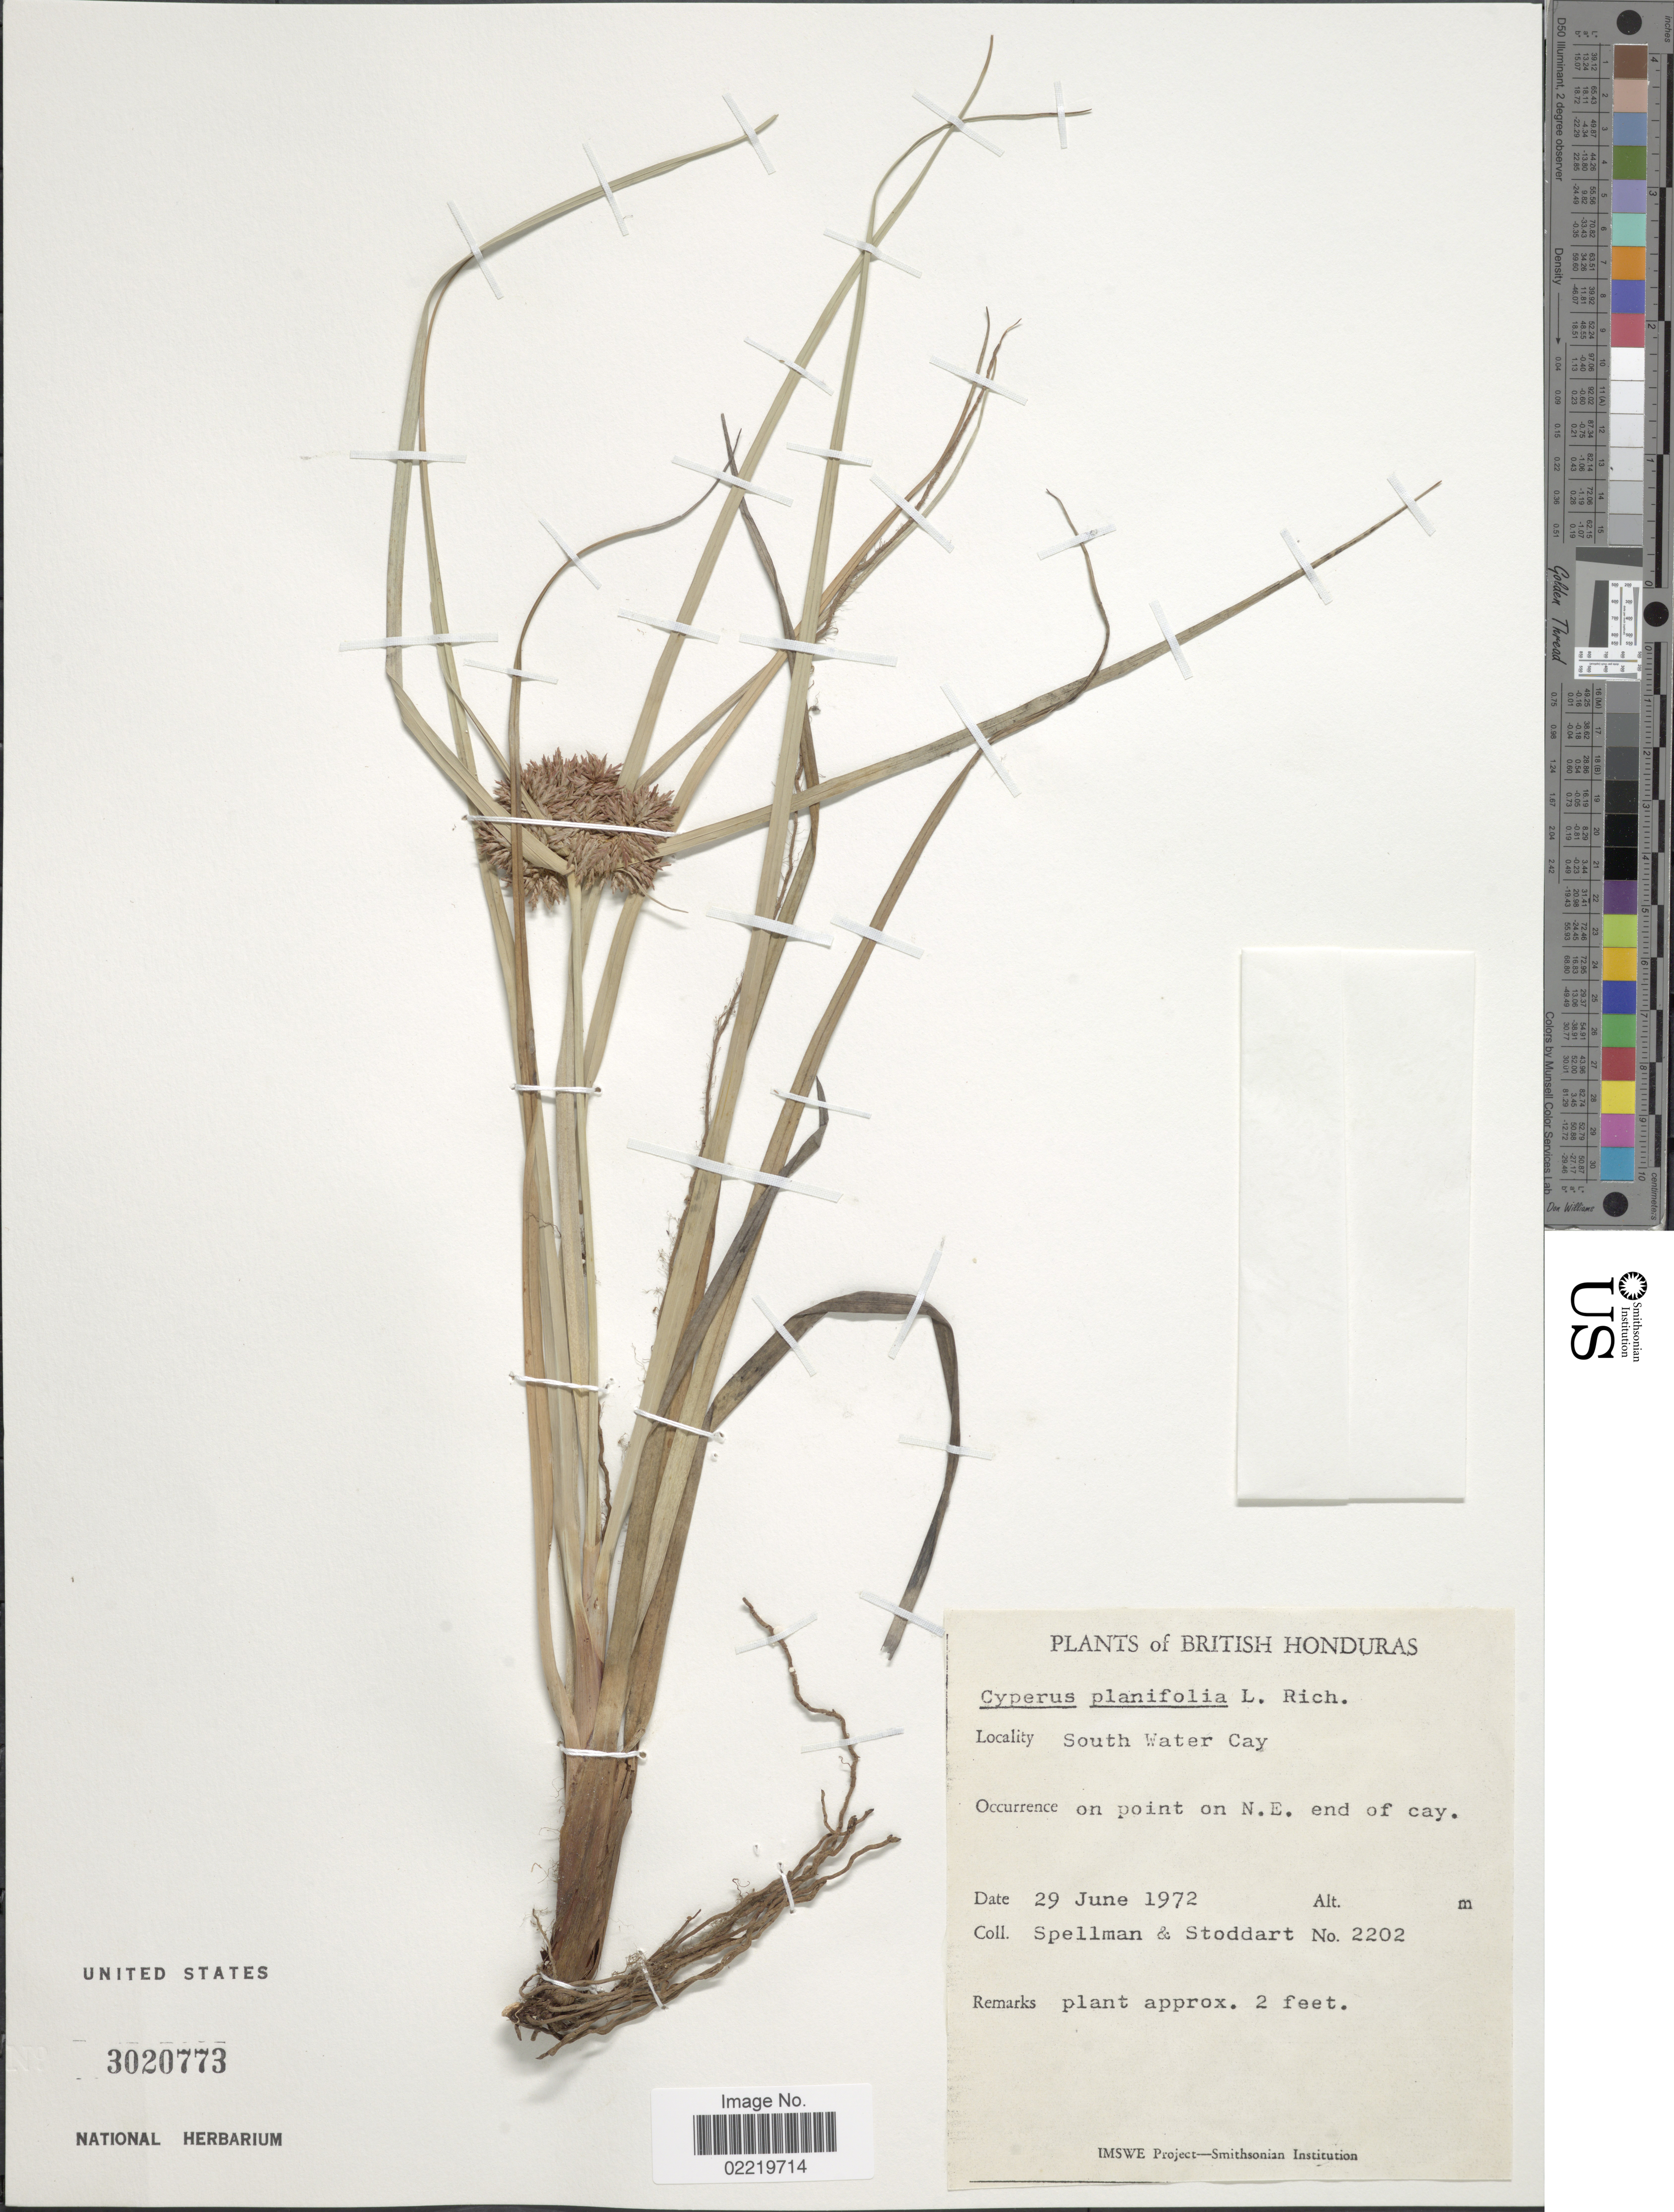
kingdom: Plantae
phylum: Tracheophyta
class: Liliopsida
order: Poales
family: Cyperaceae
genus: Cyperus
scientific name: Cyperus planifolius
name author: Rich.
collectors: Spellman, -- & -. Stoddart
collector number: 2202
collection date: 1972-06-29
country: Belize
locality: British Honduras, South Water Cay, on point on N.E. end of cay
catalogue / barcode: US 3020773